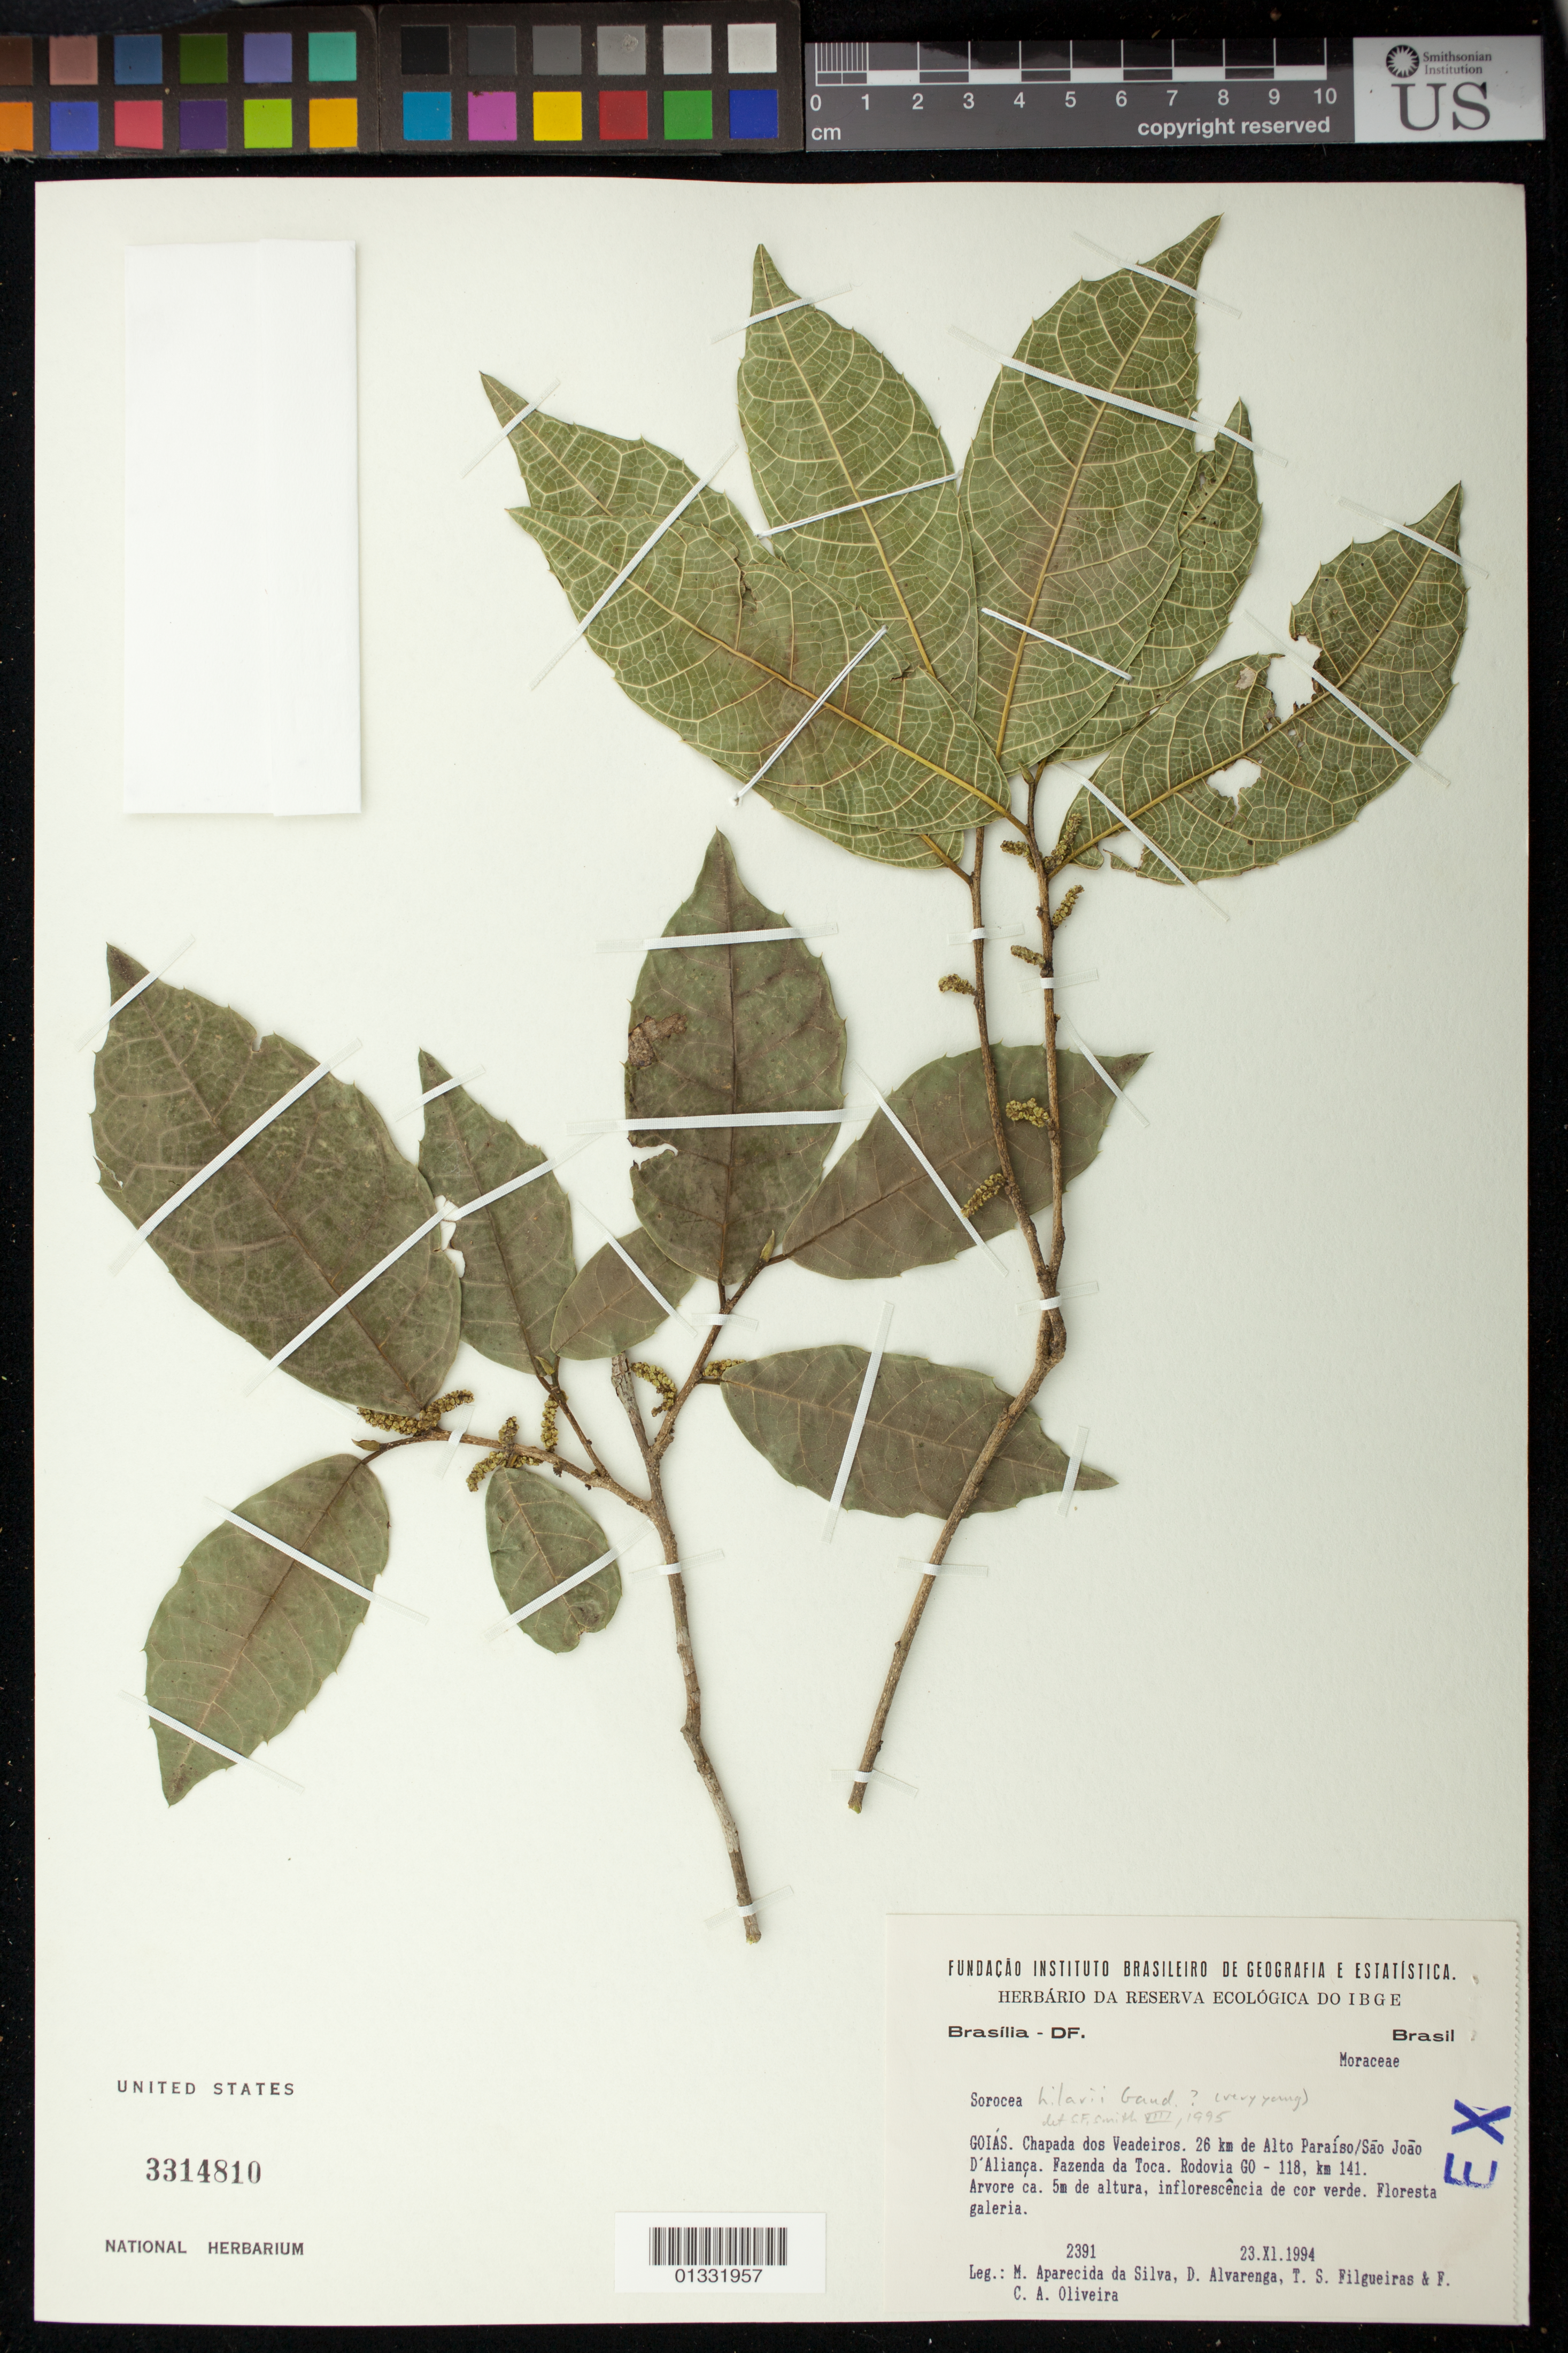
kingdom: Plantae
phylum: Tracheophyta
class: Magnoliopsida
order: Rosales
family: Moraceae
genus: Sorocea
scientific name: Sorocea hilarii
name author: Gaudich.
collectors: M. A. Silva, D. Alvarenga, T. S. Filgueiras & F. C. A. Oliveira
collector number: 2391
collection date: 1994-11-23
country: Brazil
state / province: Goiás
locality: Chapada dos Veadeiros. 26km de Alto Paraíso/São José D´Aliança. Fazenda da Toca. Rodovia GO - 118, km 141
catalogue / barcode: US 3314810